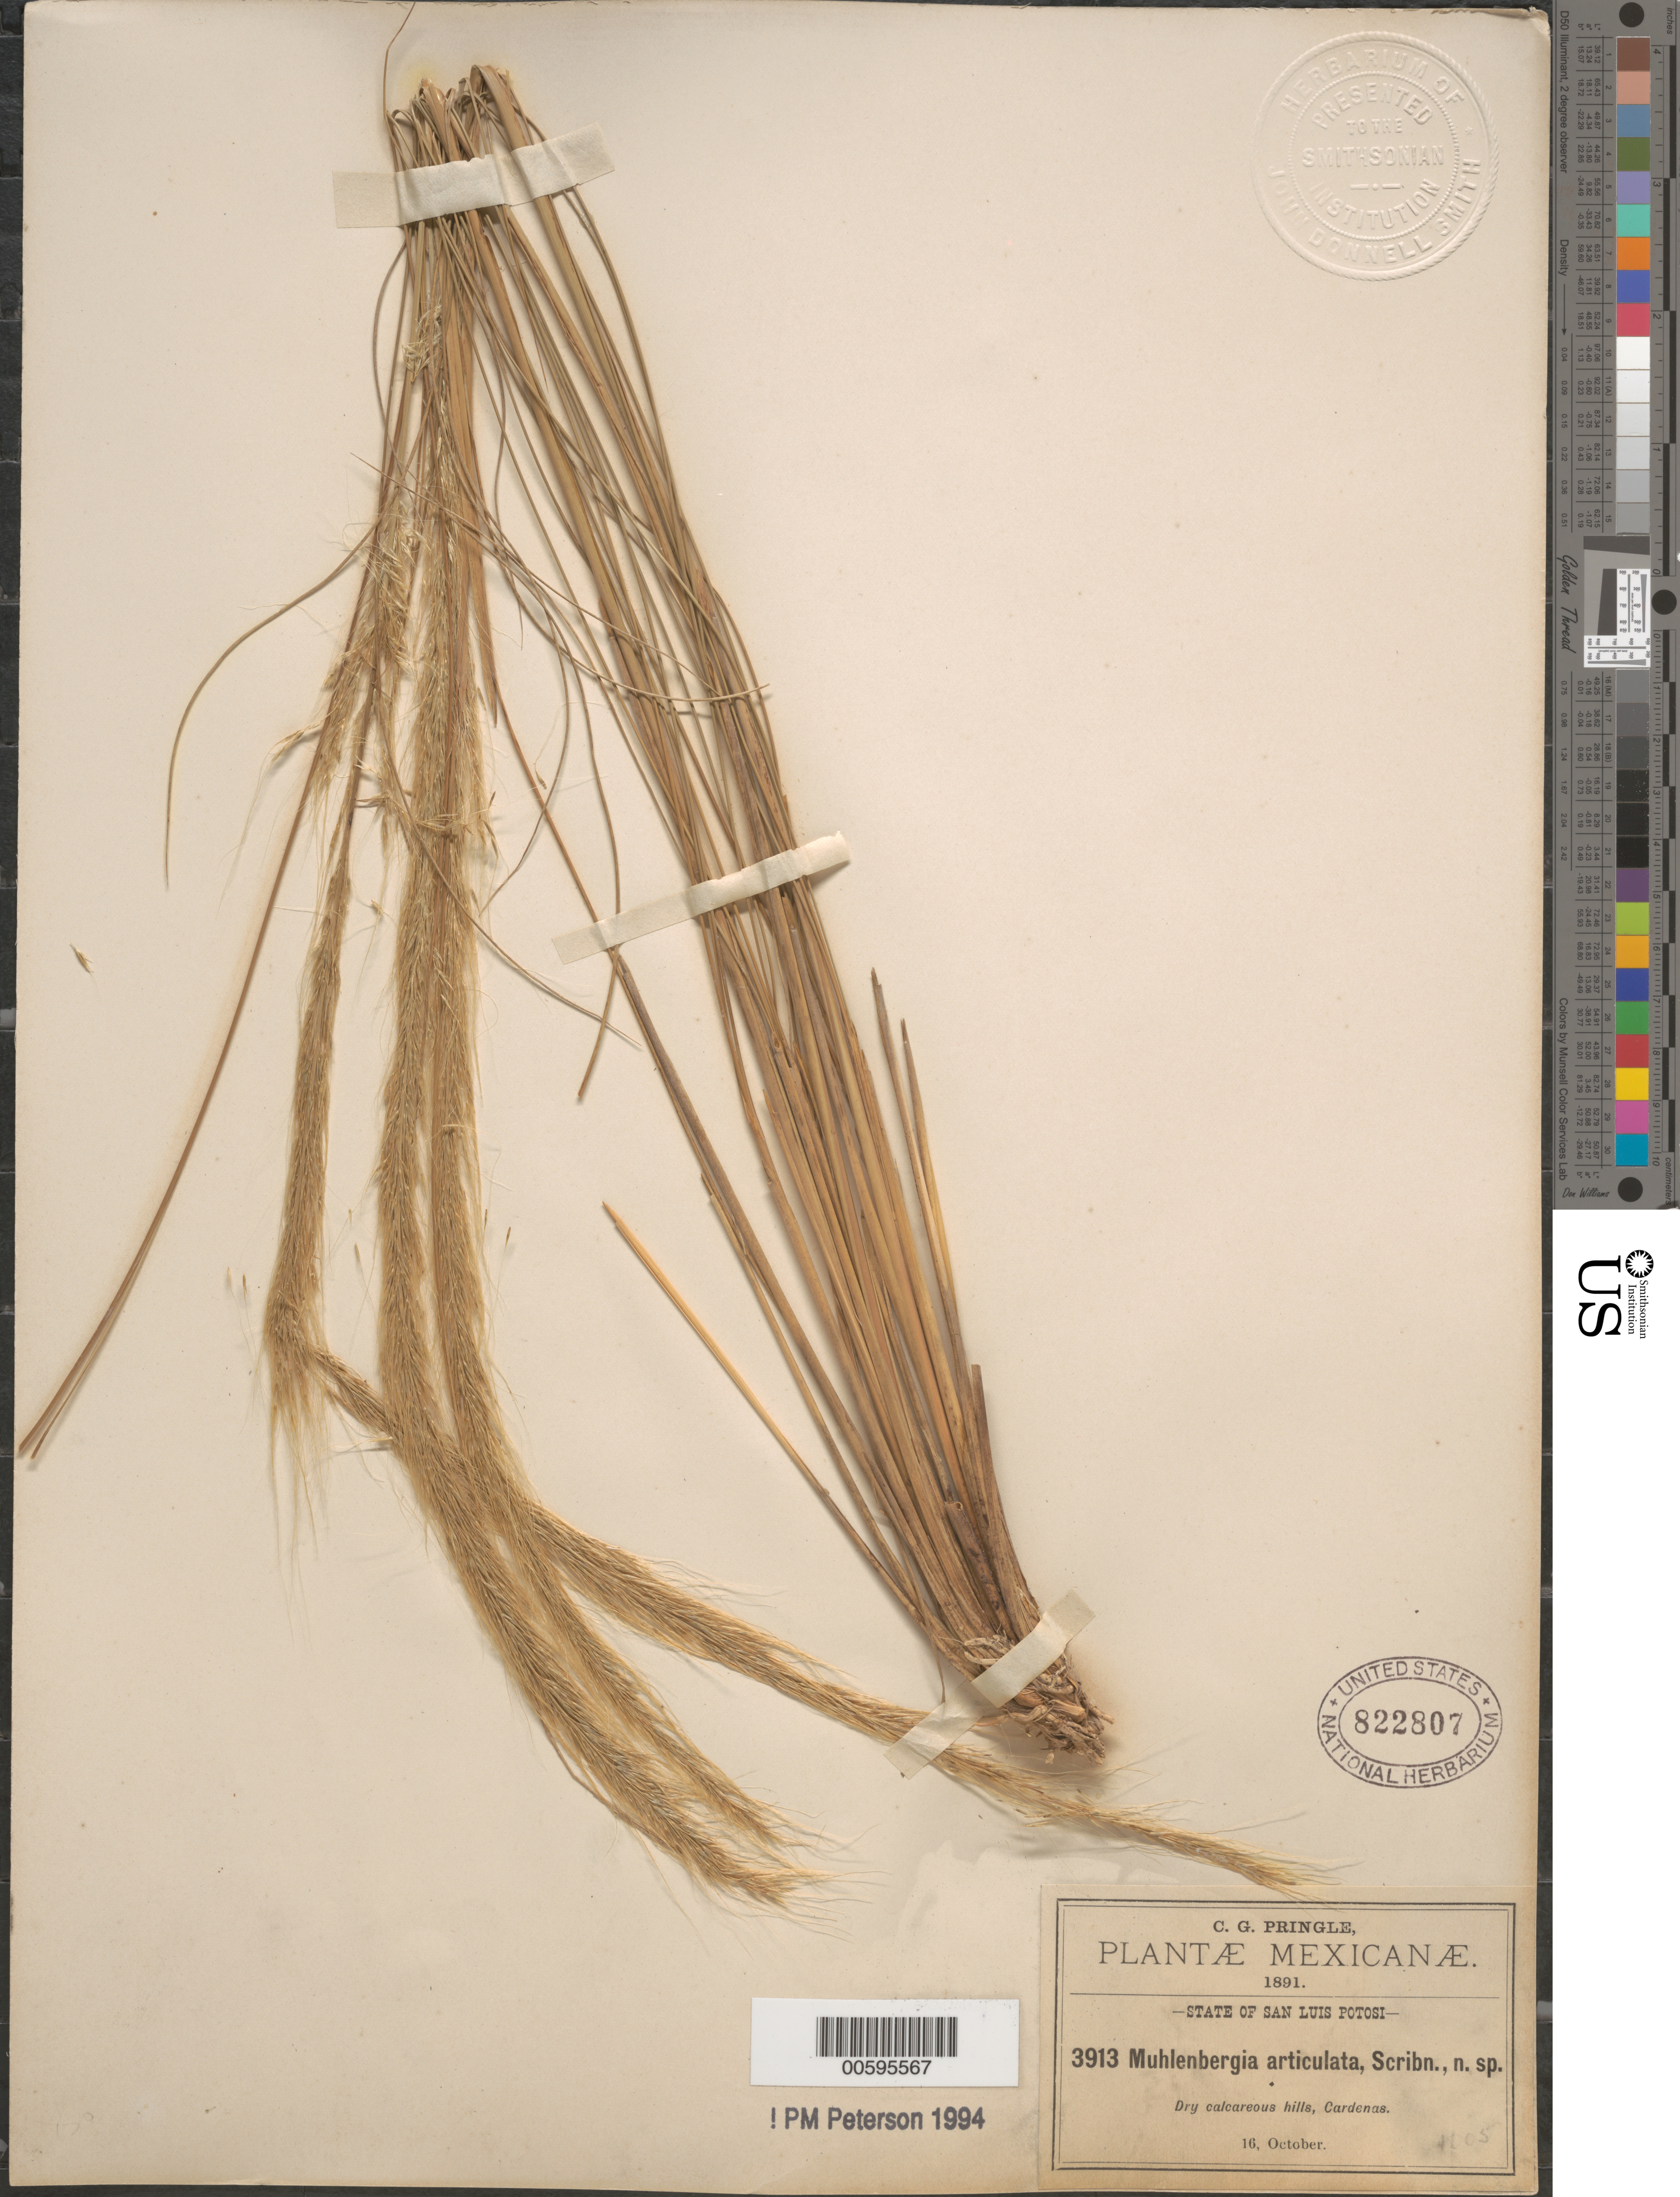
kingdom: Plantae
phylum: Tracheophyta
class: Liliopsida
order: Poales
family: Poaceae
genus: Muhlenbergia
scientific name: Muhlenbergia articulata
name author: Scribn.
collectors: C. G. Pringle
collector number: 3913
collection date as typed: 16 Oct 1891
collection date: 1891-10-16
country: Mexico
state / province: San Luis Potosi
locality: Cardenas.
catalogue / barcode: US 822807